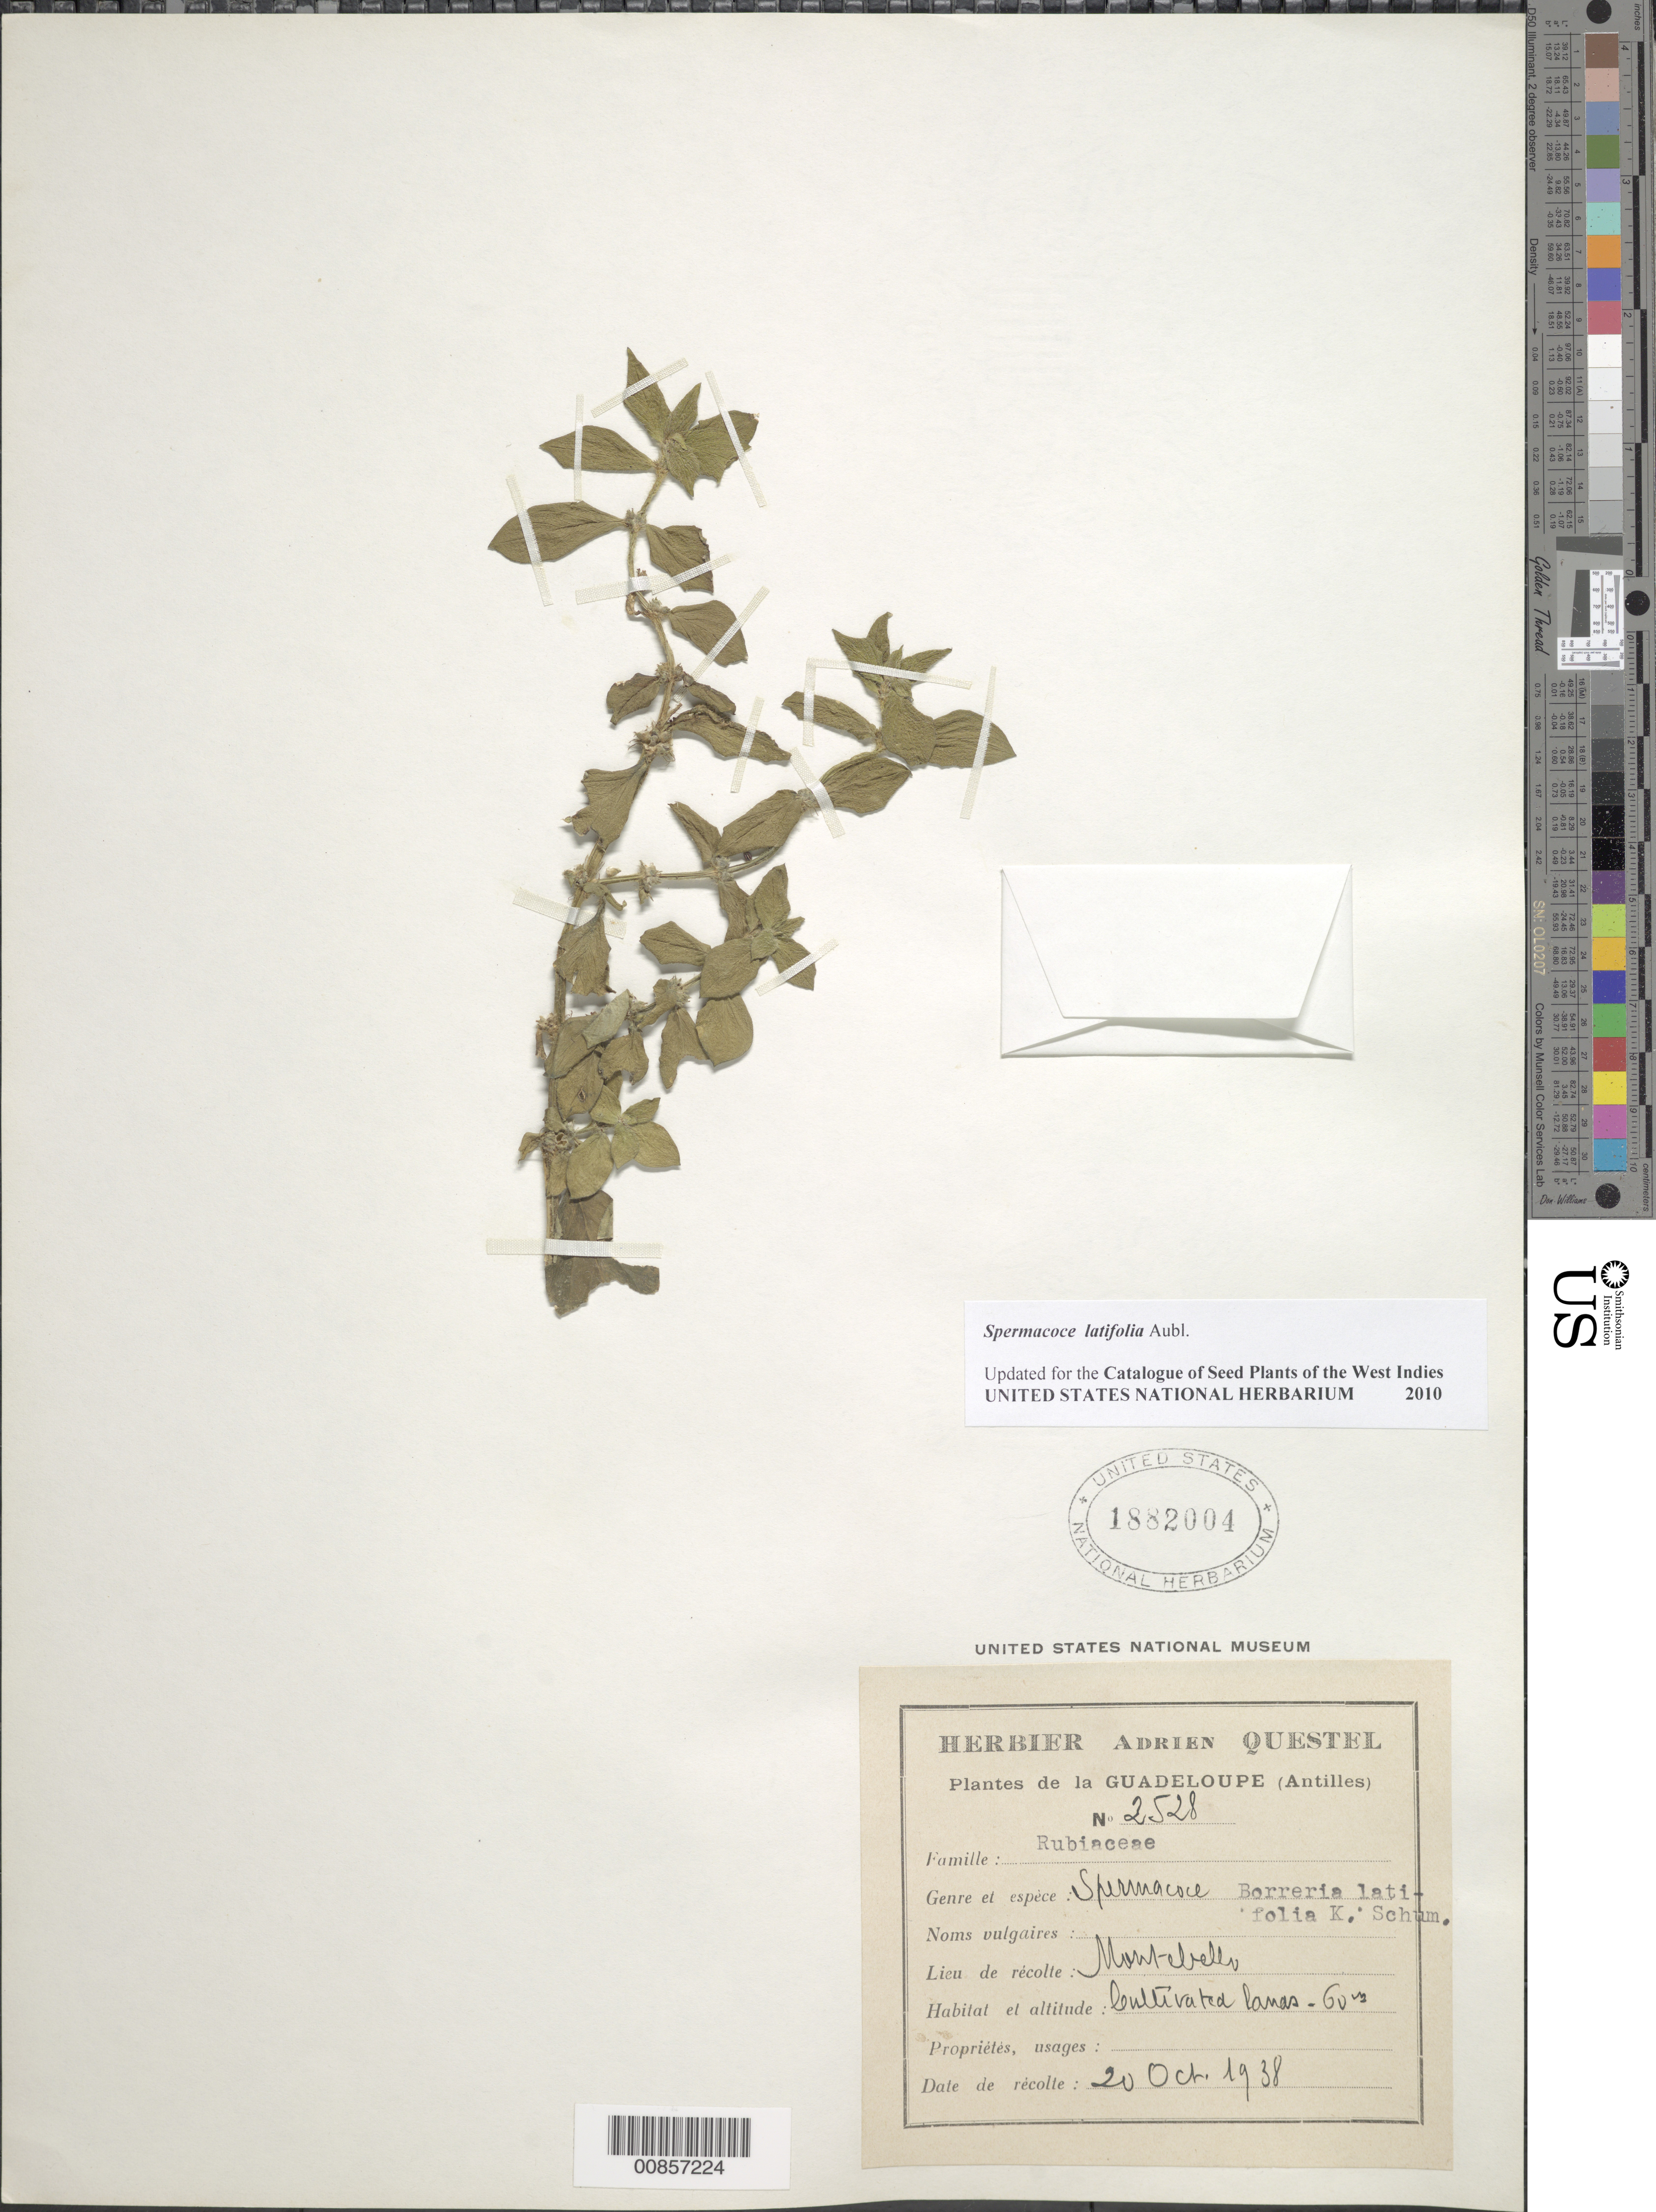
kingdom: Plantae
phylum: Tracheophyta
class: Magnoliopsida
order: Gentianales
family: Rubiaceae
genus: Spermacoce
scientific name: Spermacoce latifolia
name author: Aubl.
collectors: A. Questel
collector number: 2528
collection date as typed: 20 Oct 1938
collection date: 1938-10-20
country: Guadeloupe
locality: Mont- bello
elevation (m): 60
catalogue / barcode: US 1882004